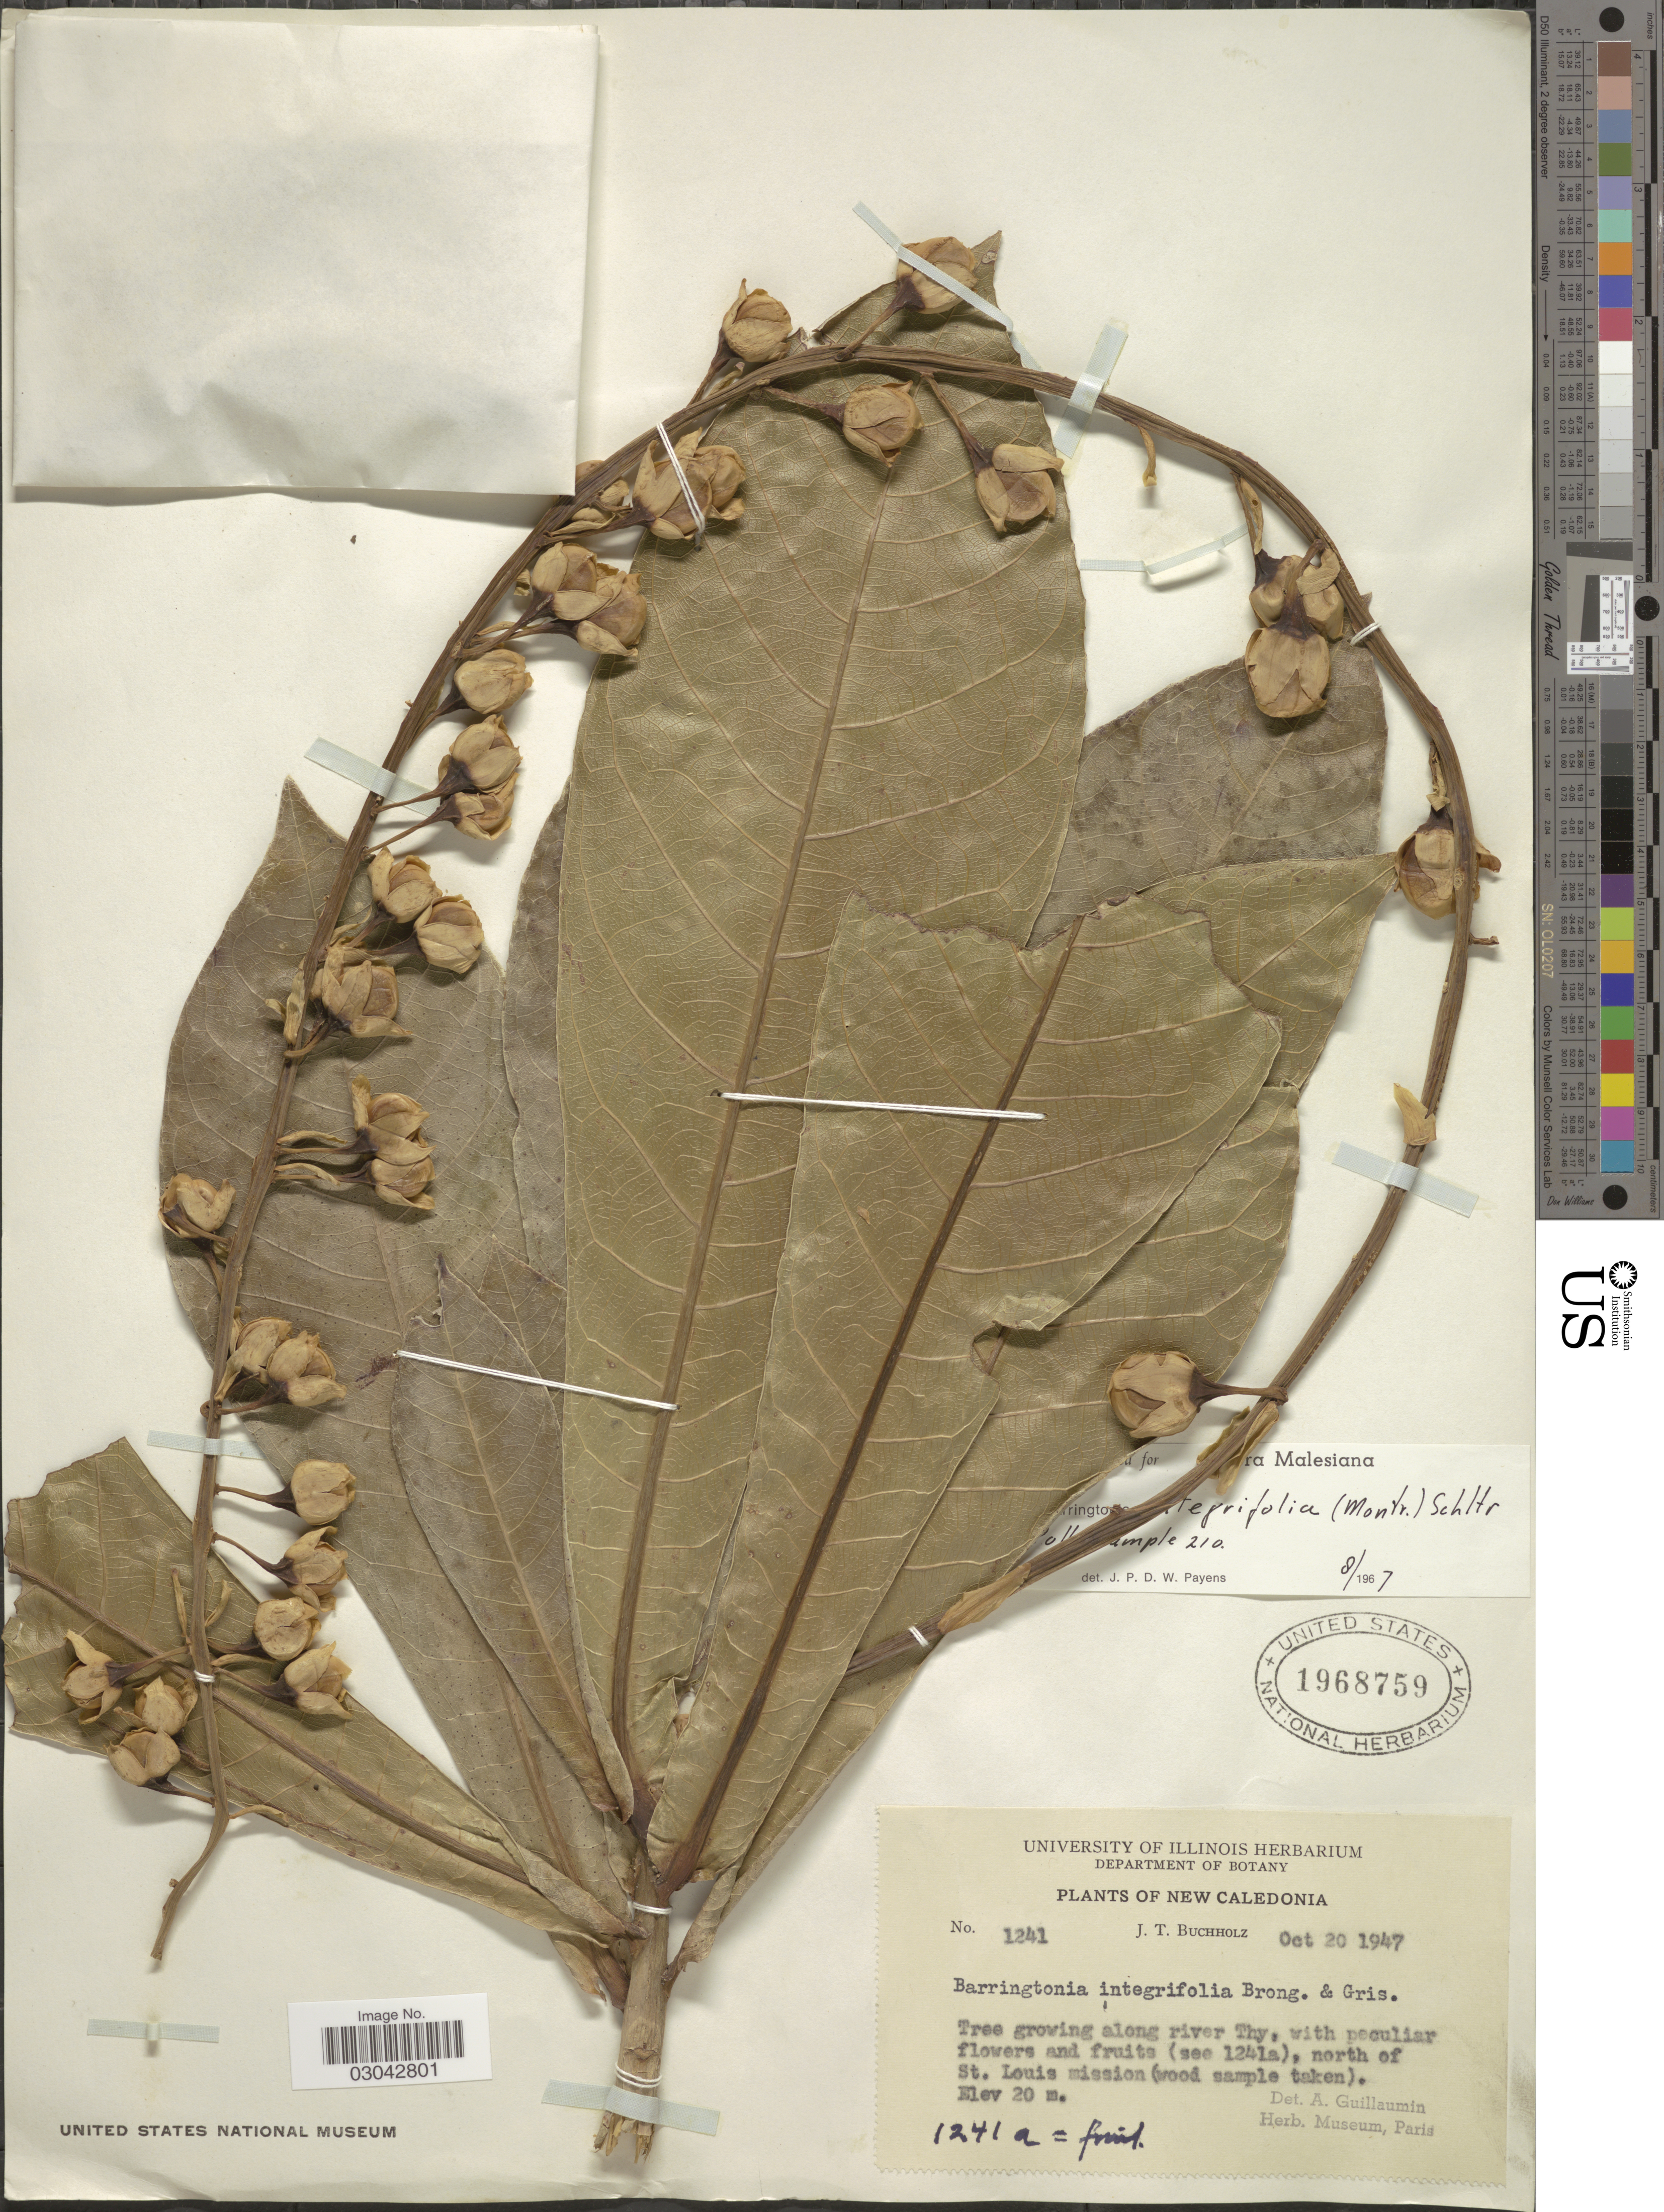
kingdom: Plantae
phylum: Tracheophyta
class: Magnoliopsida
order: Ericales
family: Lecythidaceae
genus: Barringtonia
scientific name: Barringtonia integrifolia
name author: (Montrouz.) Schltr.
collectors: J. T. Buchholz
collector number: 1241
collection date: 1947-10-20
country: New Caledonia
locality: North of St. Louis mission.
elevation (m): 20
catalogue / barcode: US 1968759